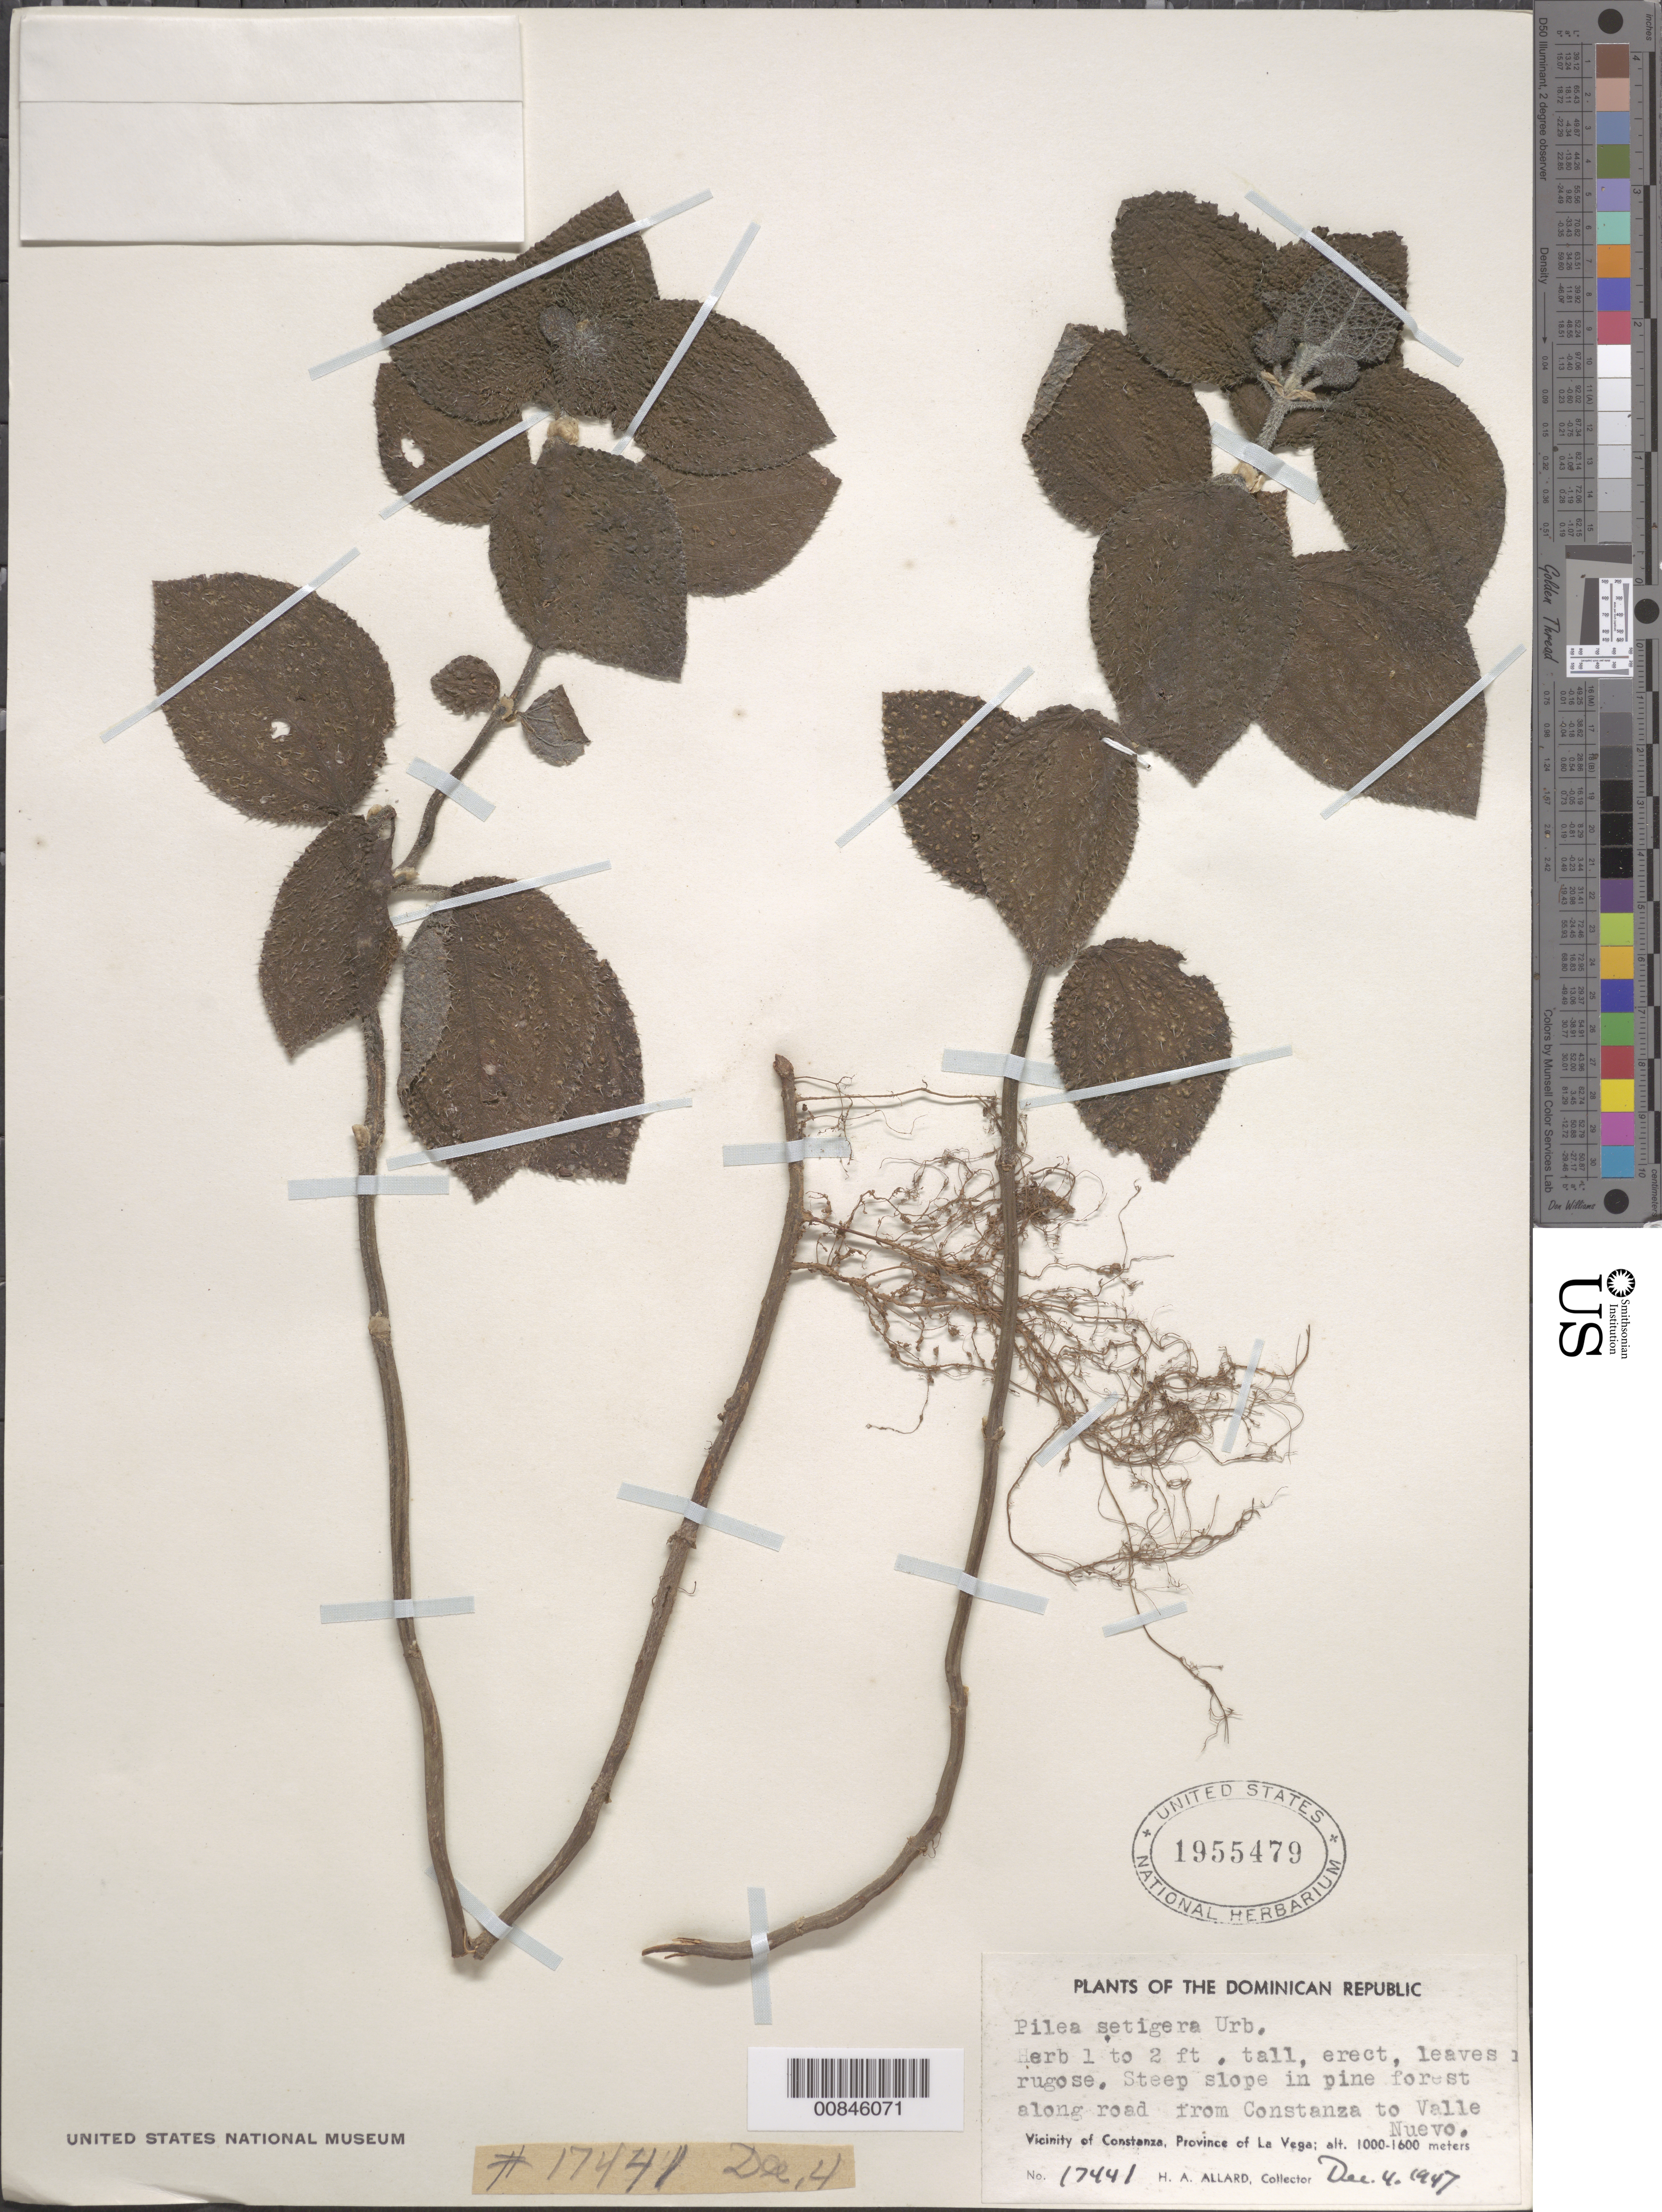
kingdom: Plantae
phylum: Tracheophyta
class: Magnoliopsida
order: Rosales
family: Urticaceae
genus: Pilea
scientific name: Pilea setigera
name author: Urb.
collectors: H. A. Allard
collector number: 17441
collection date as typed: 04 Dec 1947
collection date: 1947-12-04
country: Dominican Republic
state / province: La Vega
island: Hispaniola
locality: Along road from Constanza to Valle Nuevo.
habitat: Steep slope in pine forest.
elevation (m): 1000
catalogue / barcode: US 1955479